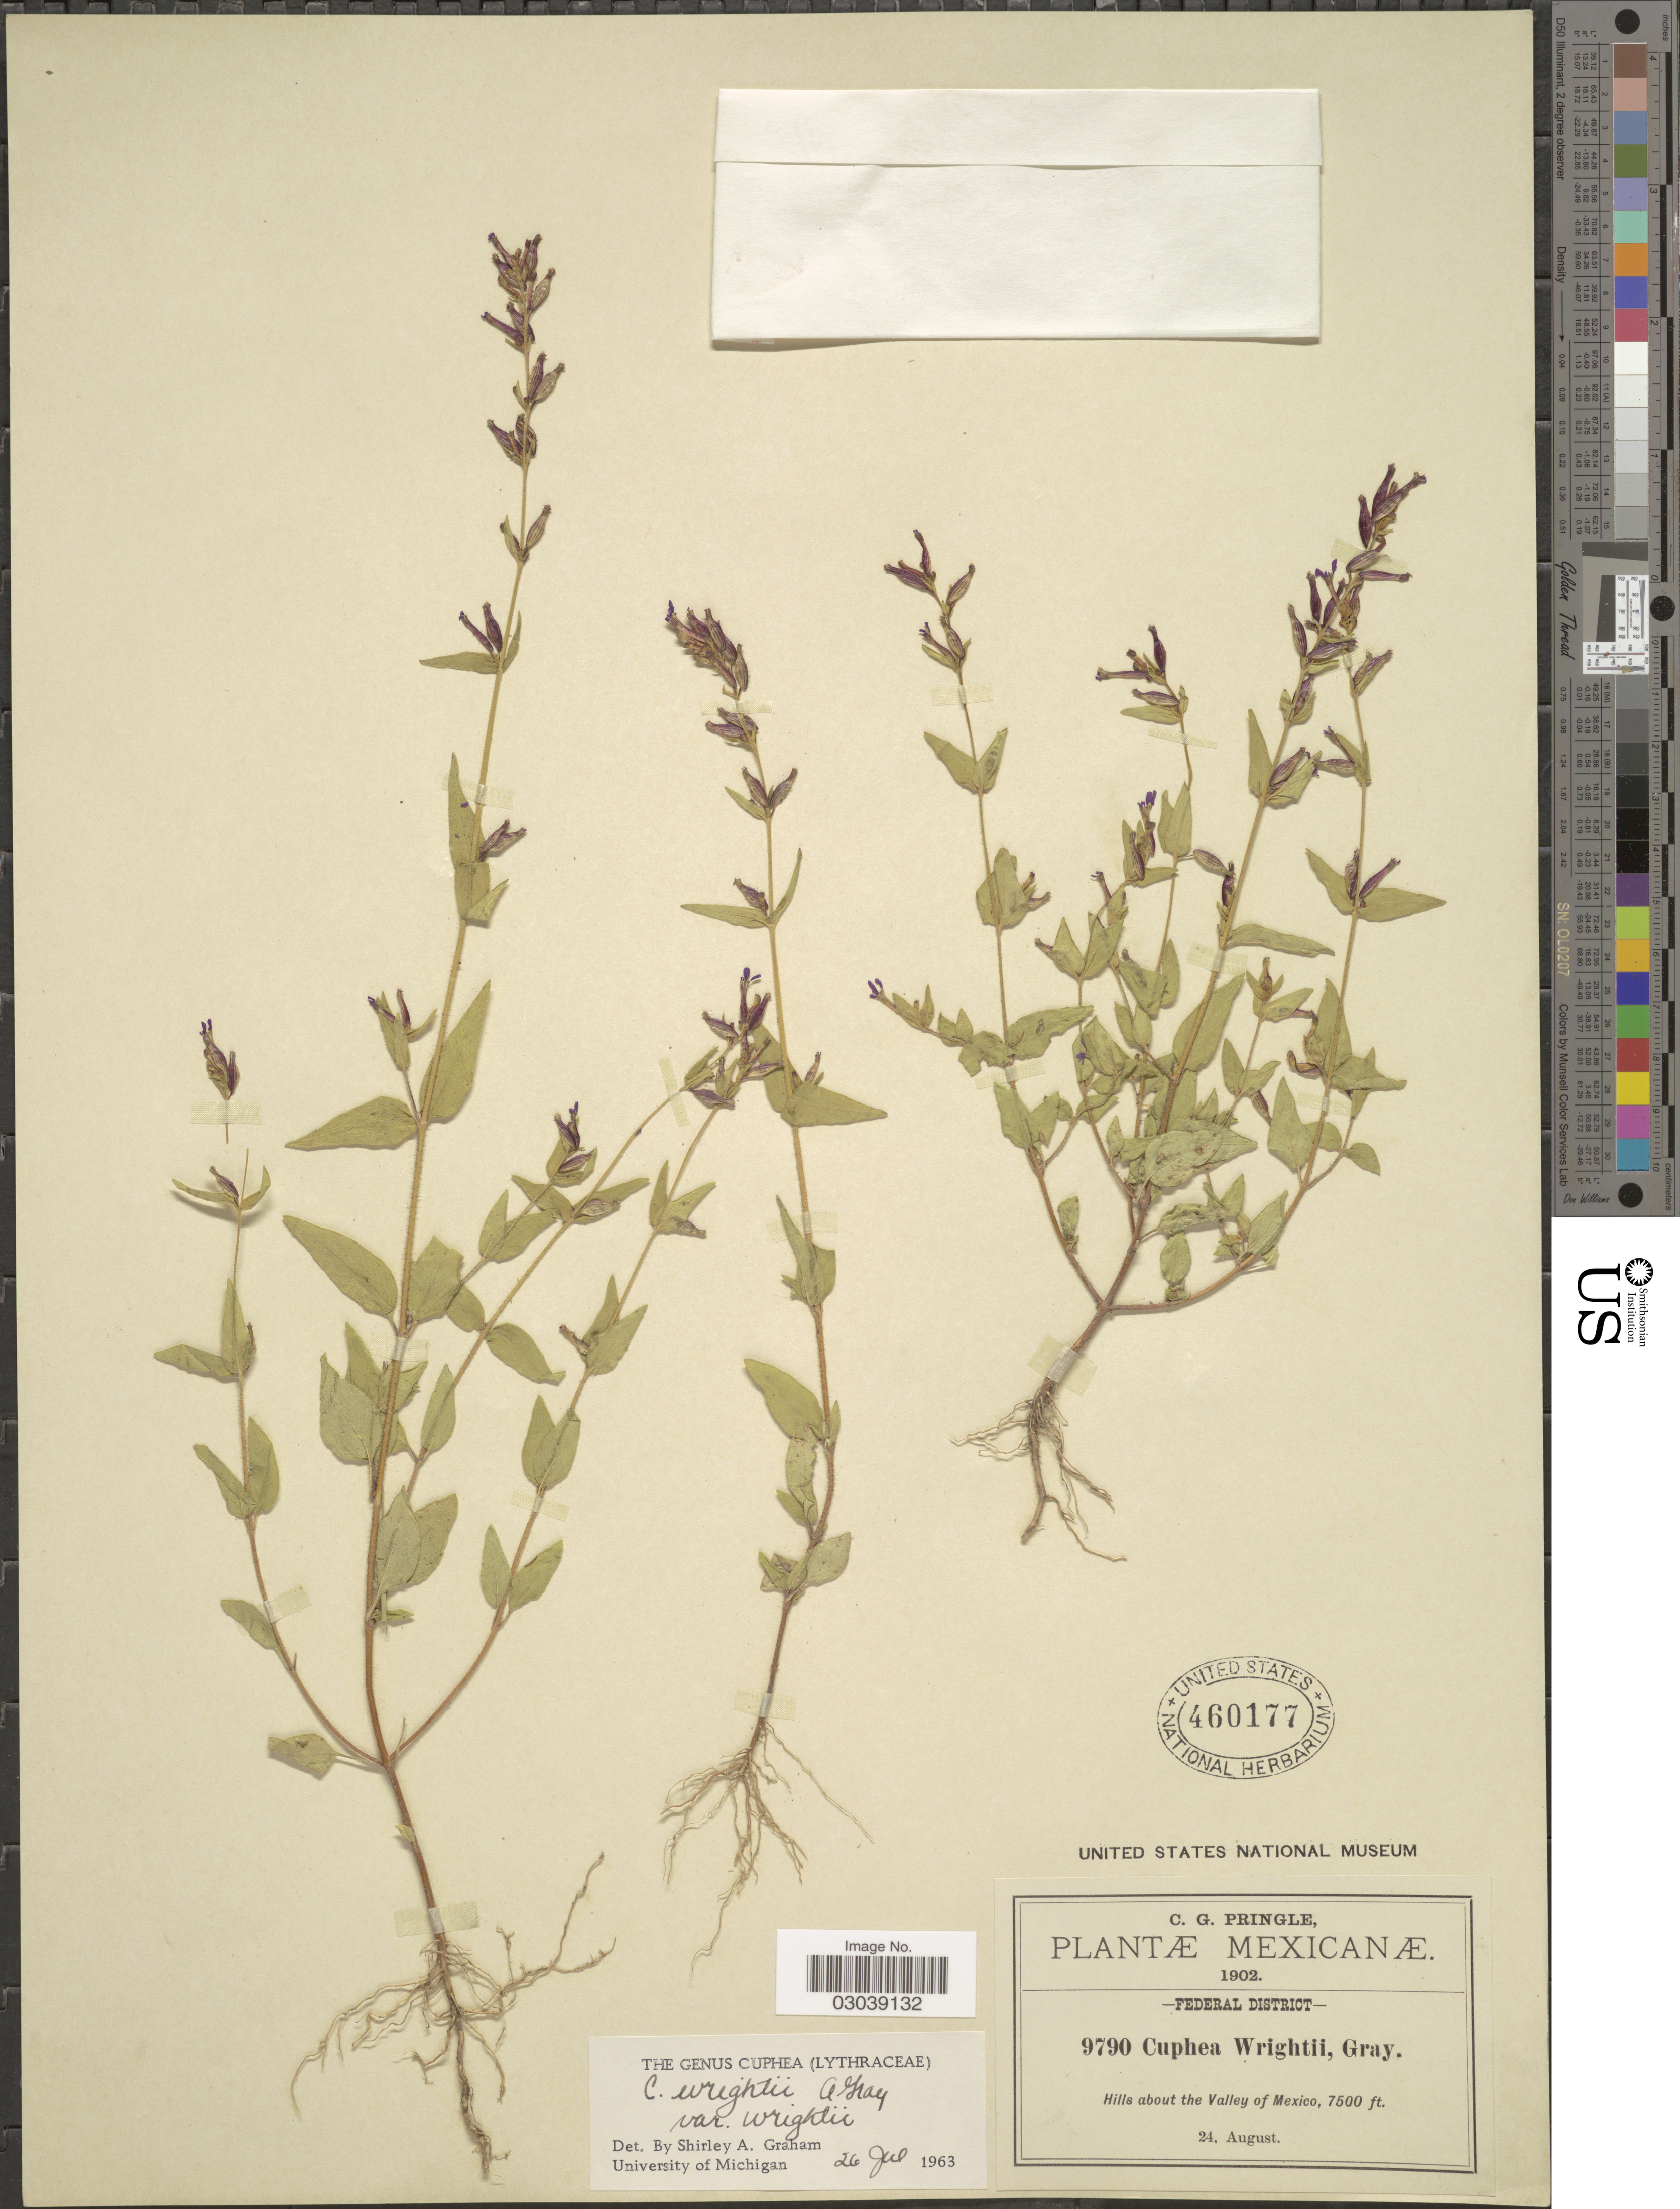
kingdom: Plantae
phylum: Tracheophyta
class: Magnoliopsida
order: Myrtales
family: Lythraceae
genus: Cuphea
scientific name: Cuphea wrightii var. wrightii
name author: A. Gray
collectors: C. G. Pringle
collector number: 9790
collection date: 1902-08-24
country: Mexico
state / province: Distrito Federal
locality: Federal District. Hills about the Valley of Mexico.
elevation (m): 2286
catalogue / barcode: US 460177